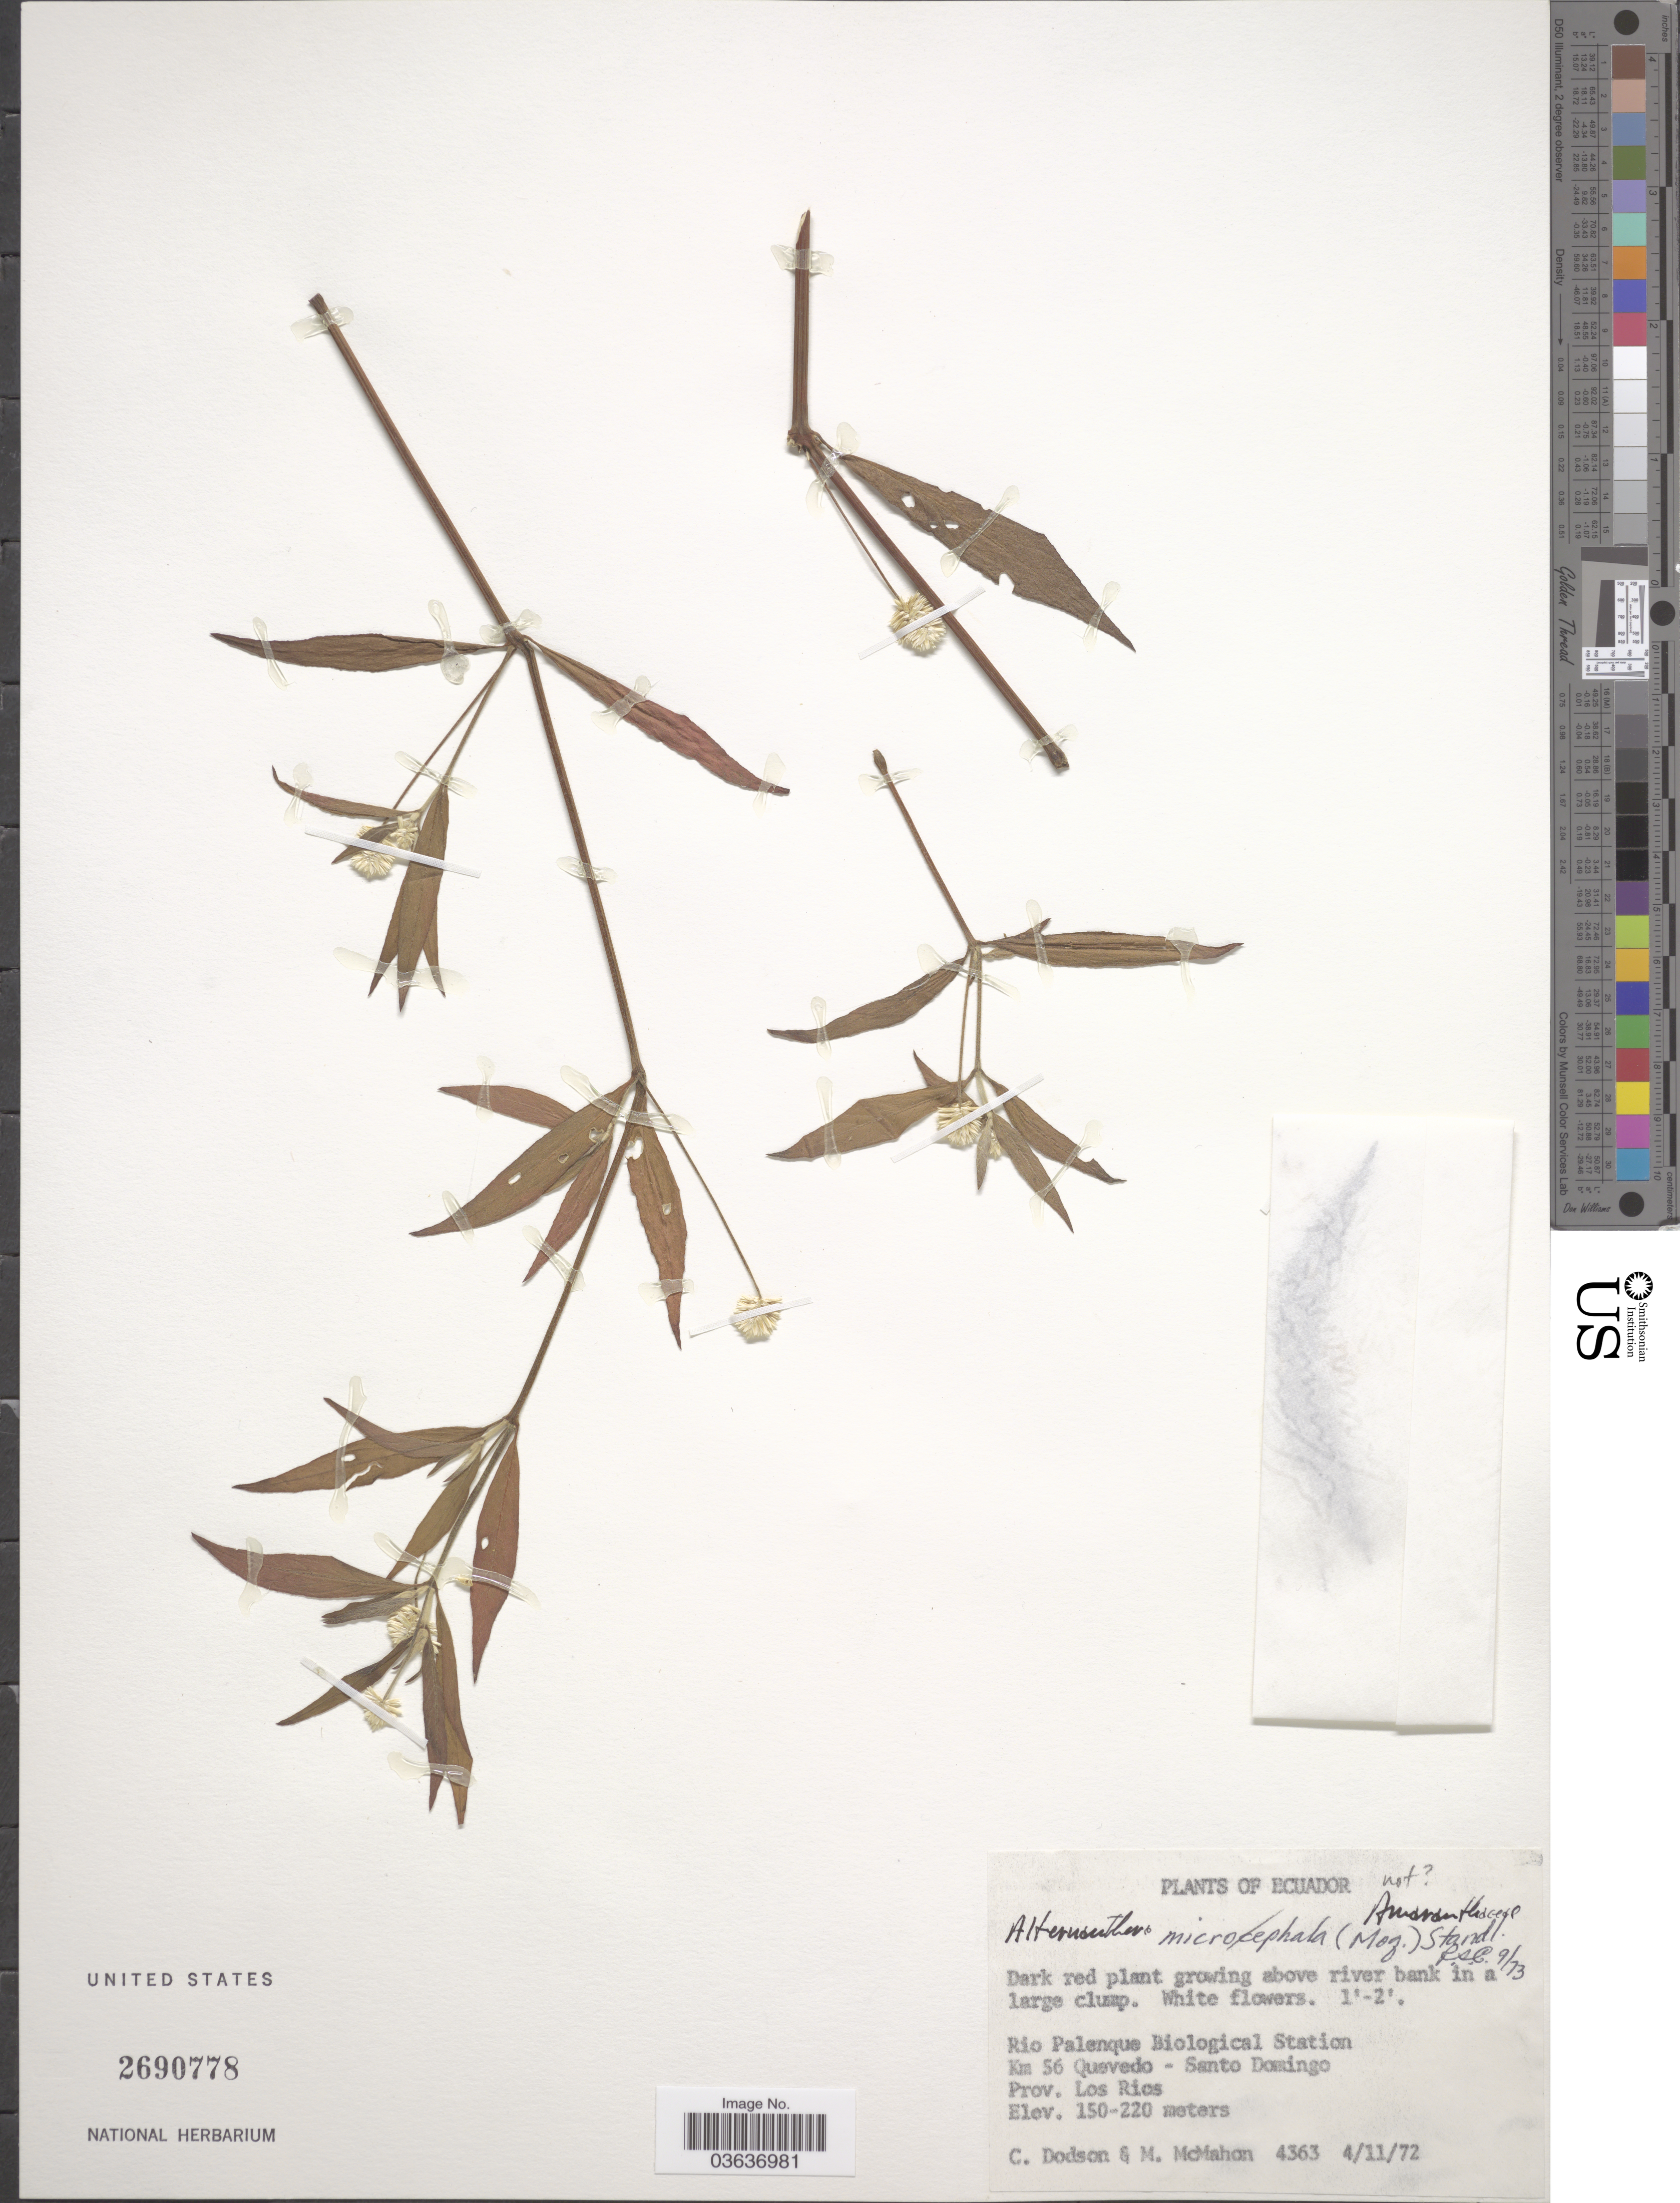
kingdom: Plantae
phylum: Tracheophyta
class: Magnoliopsida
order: Caryophyllales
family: Amaranthaceae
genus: Alternanthera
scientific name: Alternanthera sp.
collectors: C. Dodson & M. McMahon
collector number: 4363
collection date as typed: Transcribed d/m/y: 4/11/72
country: Ecuador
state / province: Los Ríos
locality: Rio Palenque Biological Station. Km 56 Quevedo - Santo Domingo.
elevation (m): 150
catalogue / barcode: US 2690778